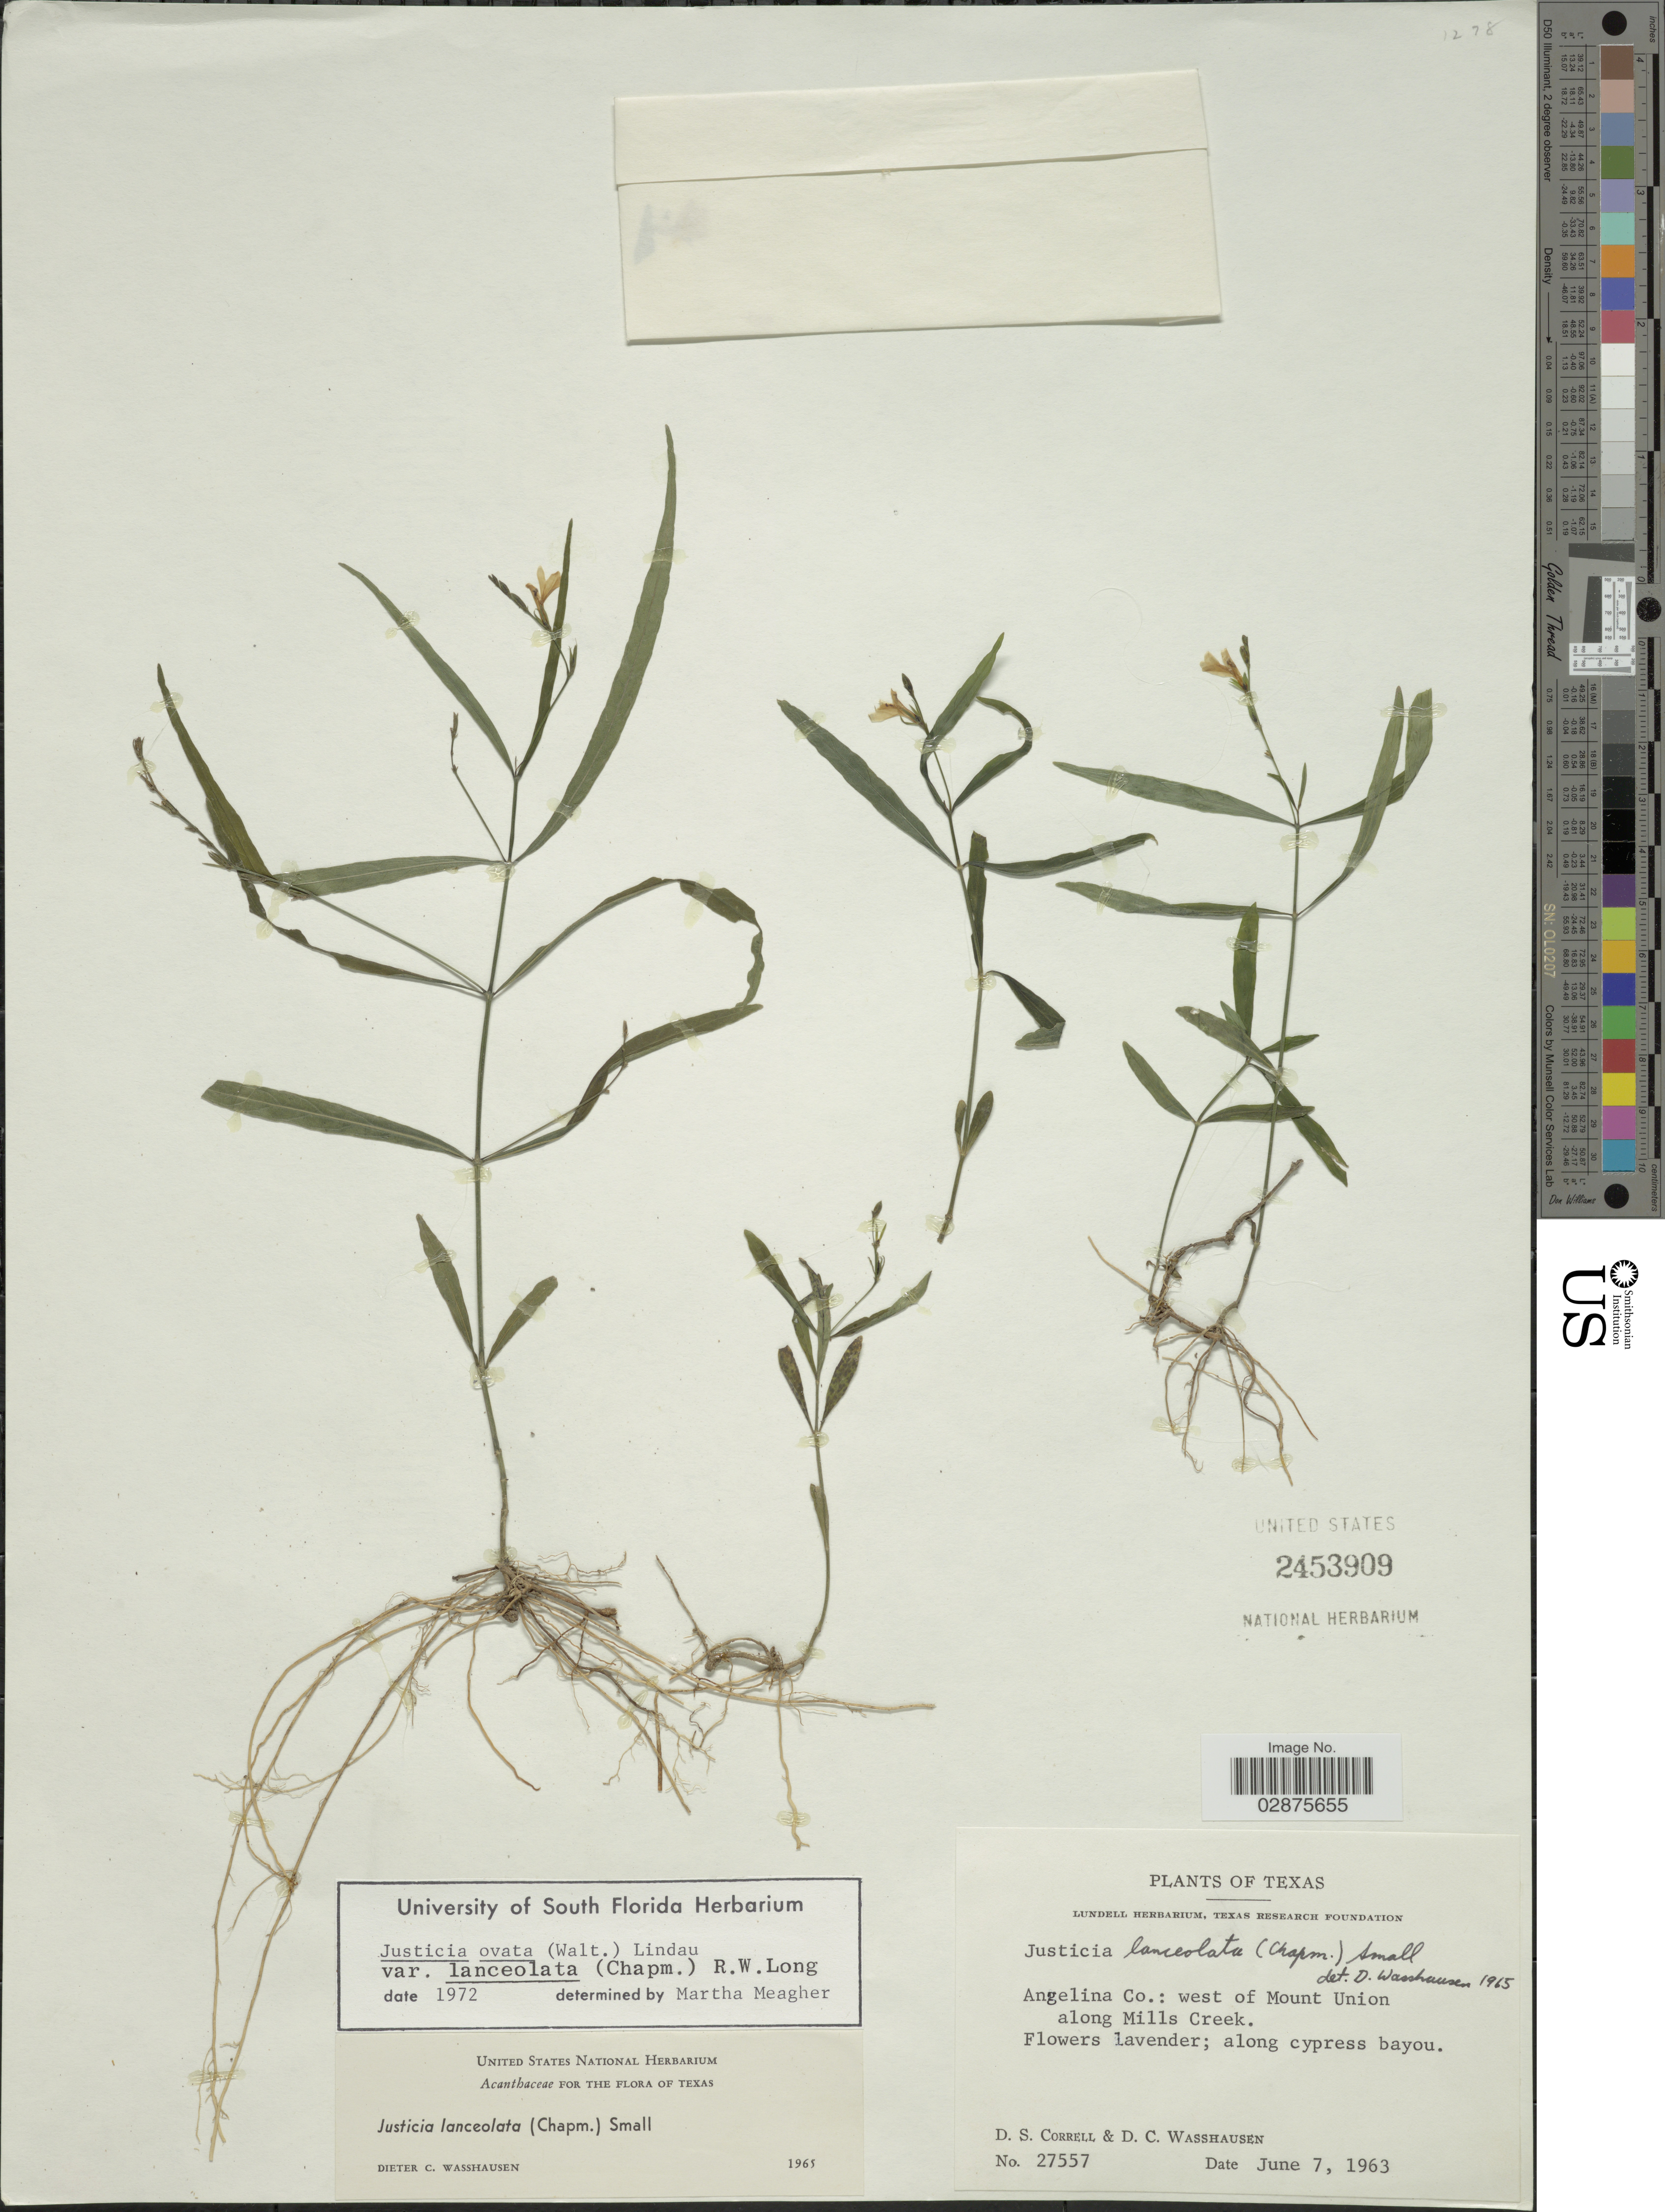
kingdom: Plantae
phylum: Tracheophyta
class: Magnoliopsida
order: Lamiales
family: Acanthaceae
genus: Justicia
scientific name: Justicia lanceolata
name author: (Chapm.) Small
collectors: D. S. Correll & D. C. Wasshausen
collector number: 27557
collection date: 1963-06-07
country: United States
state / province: Texas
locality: Angelina Co.: west of Mount Union along Mills Creek.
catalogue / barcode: US 2453909